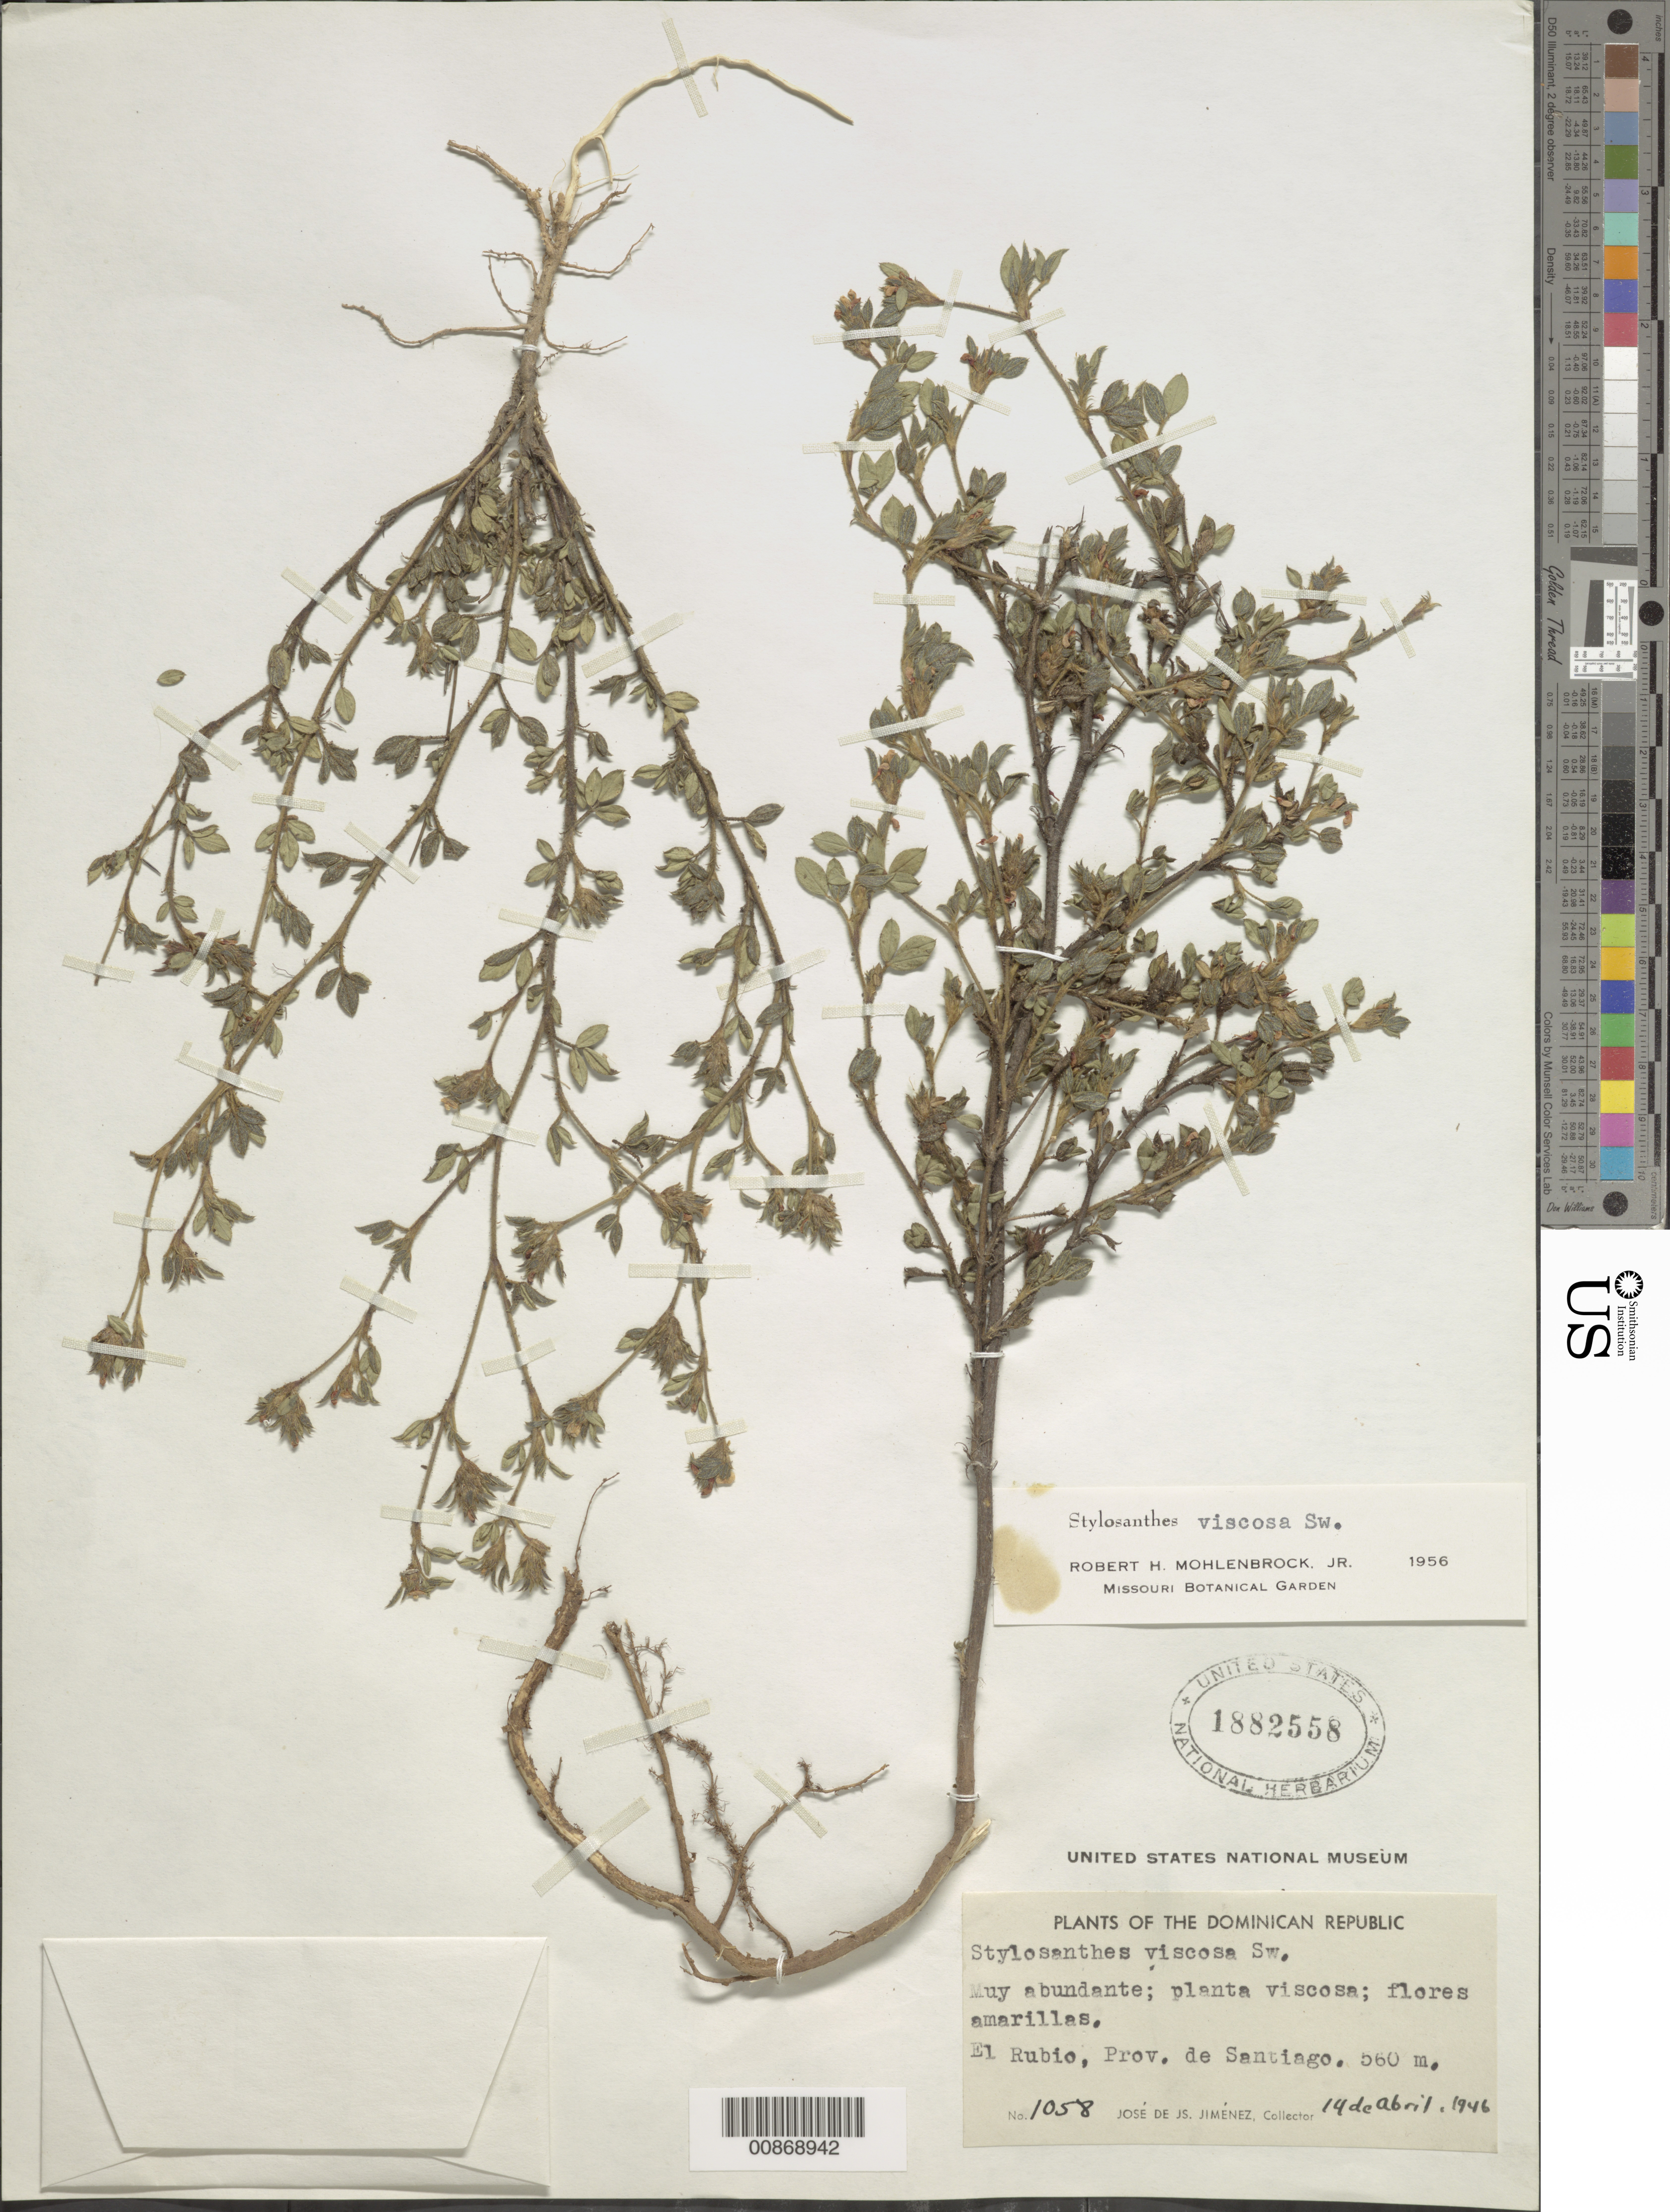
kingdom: Plantae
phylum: Tracheophyta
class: Magnoliopsida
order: Fabales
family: Fabaceae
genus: Stylosanthes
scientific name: Stylosanthes viscosa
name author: Sw.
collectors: J. J. Jiménez Almonte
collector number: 1058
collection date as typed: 14 Apr 1946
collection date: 1946-04-14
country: Dominican Republic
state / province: Santiago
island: Hispaniola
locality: El Rubio.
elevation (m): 560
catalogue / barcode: US 1882558